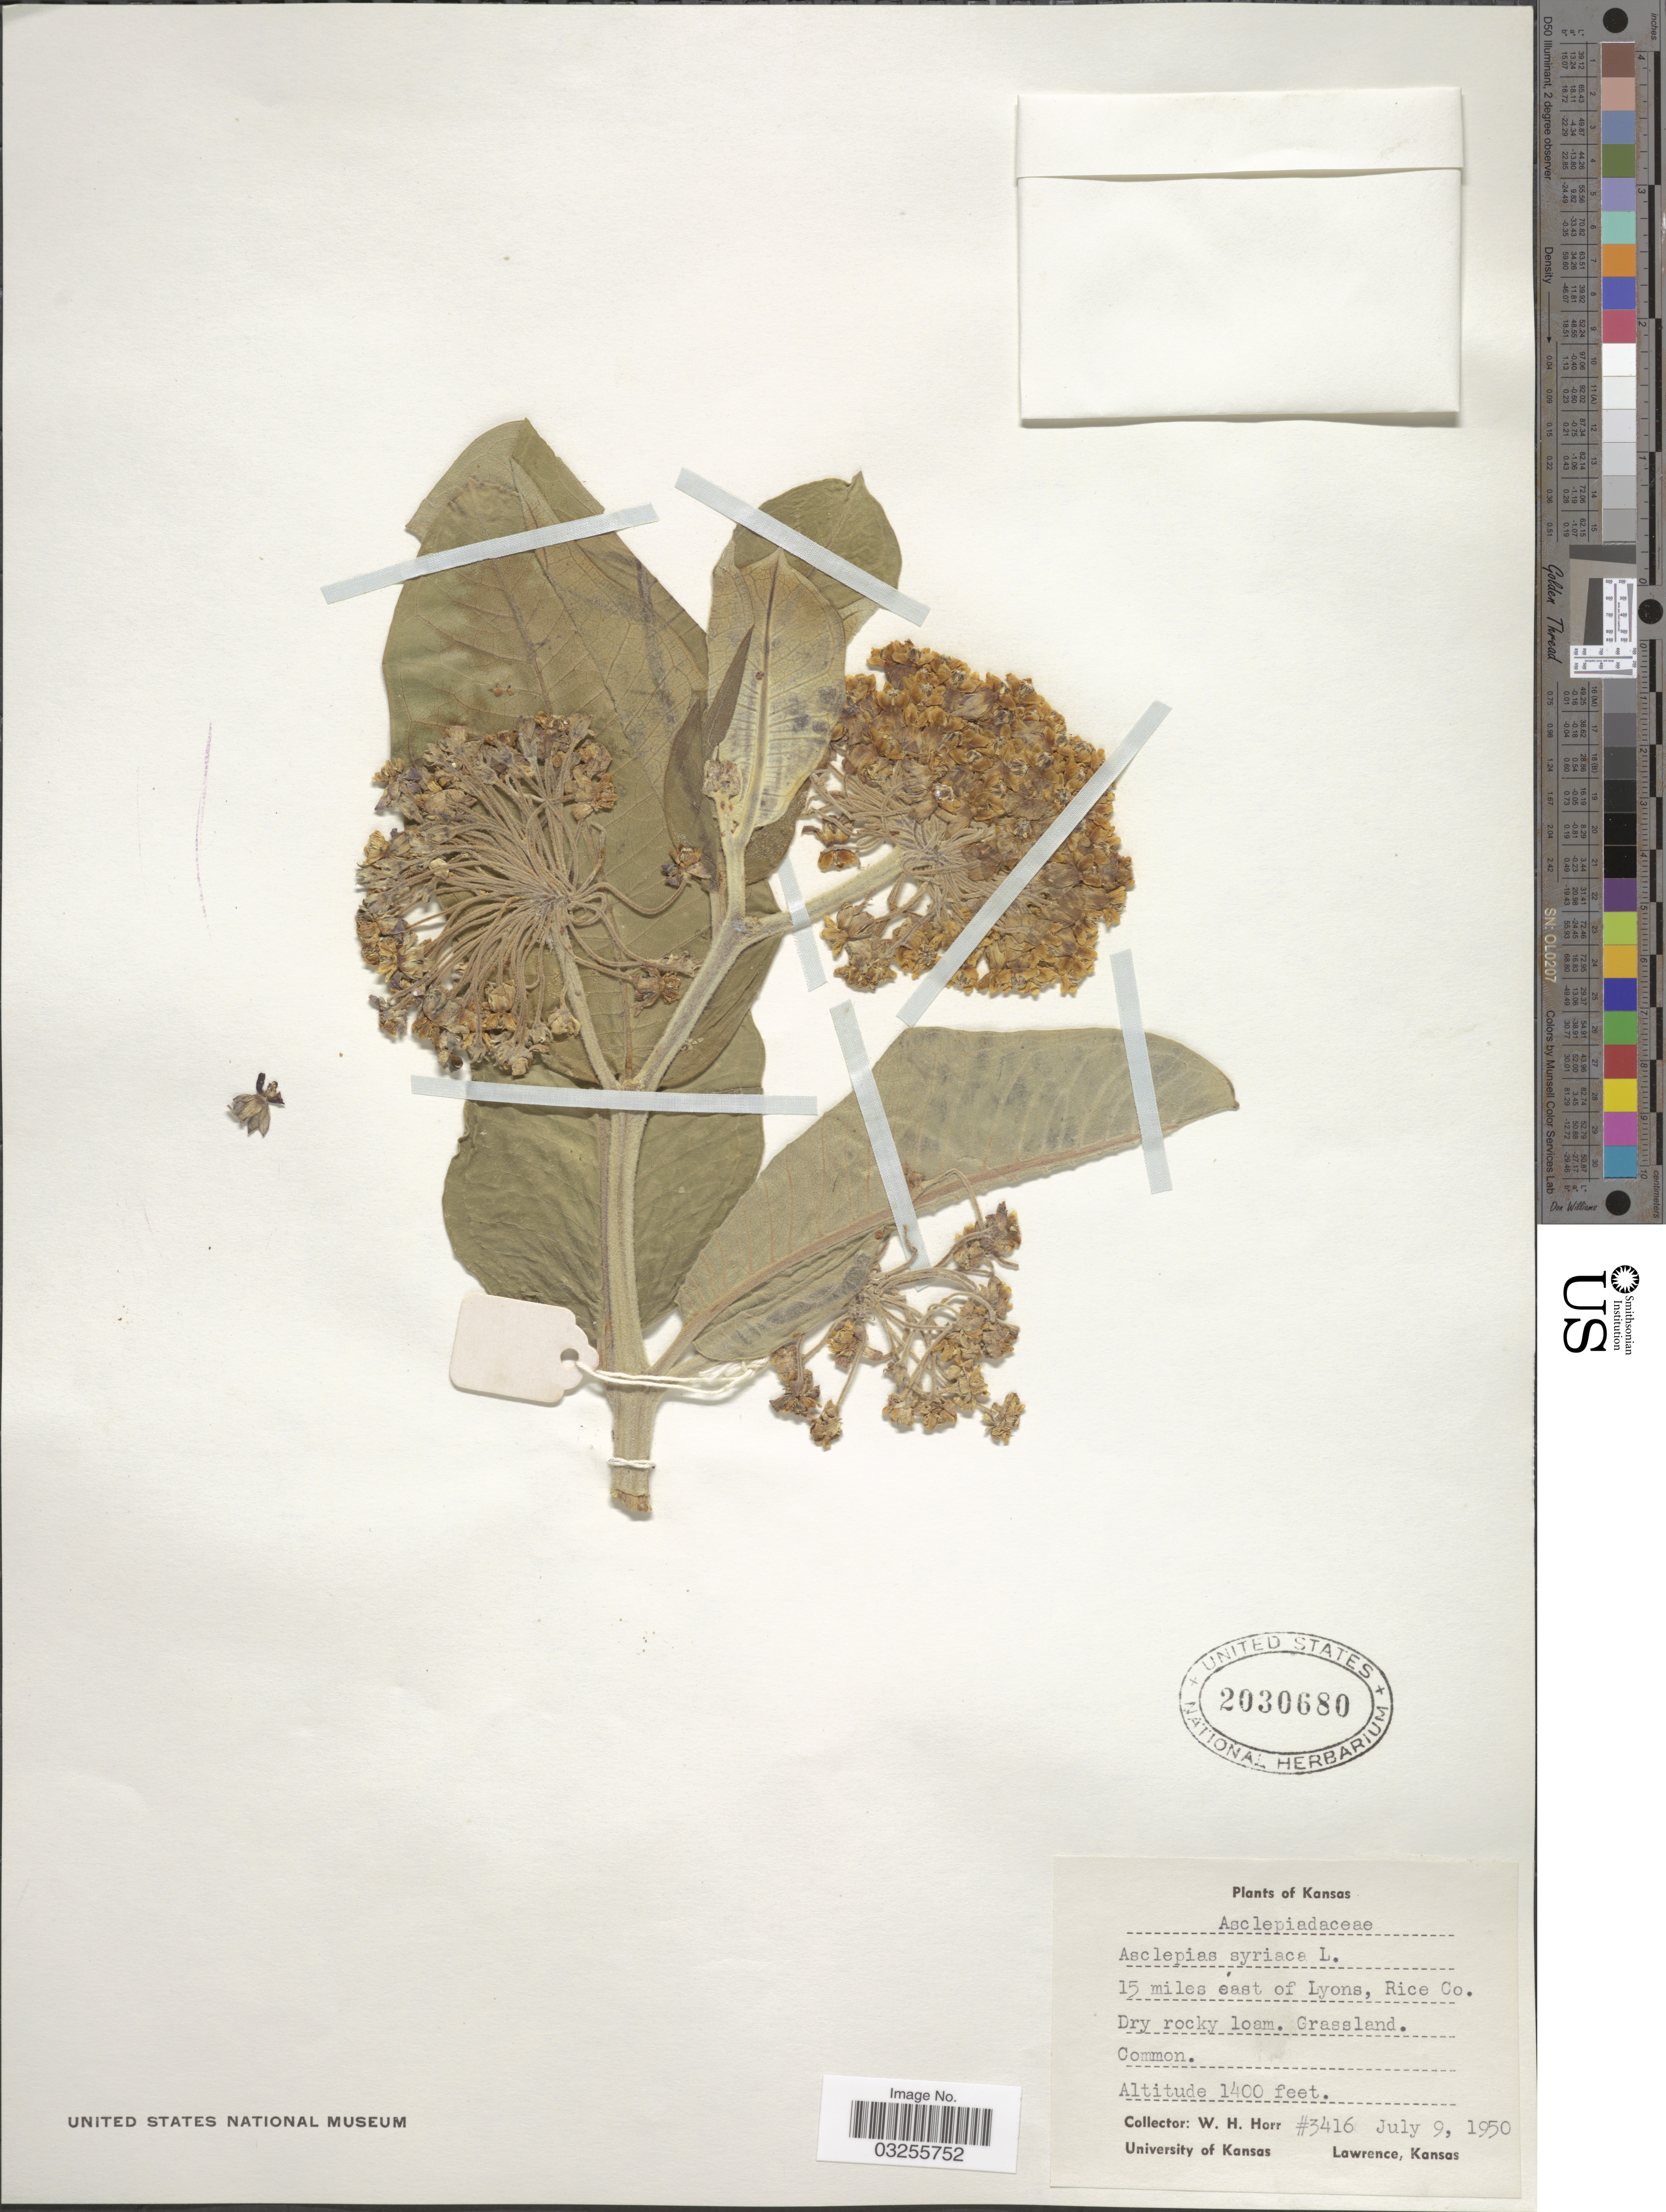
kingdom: Plantae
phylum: Tracheophyta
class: Magnoliopsida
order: Gentianales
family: Apocynaceae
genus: Asclepias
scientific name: Asclepias syriaca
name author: L.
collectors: W. H. Horr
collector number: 3416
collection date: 1950-07-09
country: United States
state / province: Kansas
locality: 15 miles east of Lyons, Rice Co.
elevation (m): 427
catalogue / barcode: US 2030680